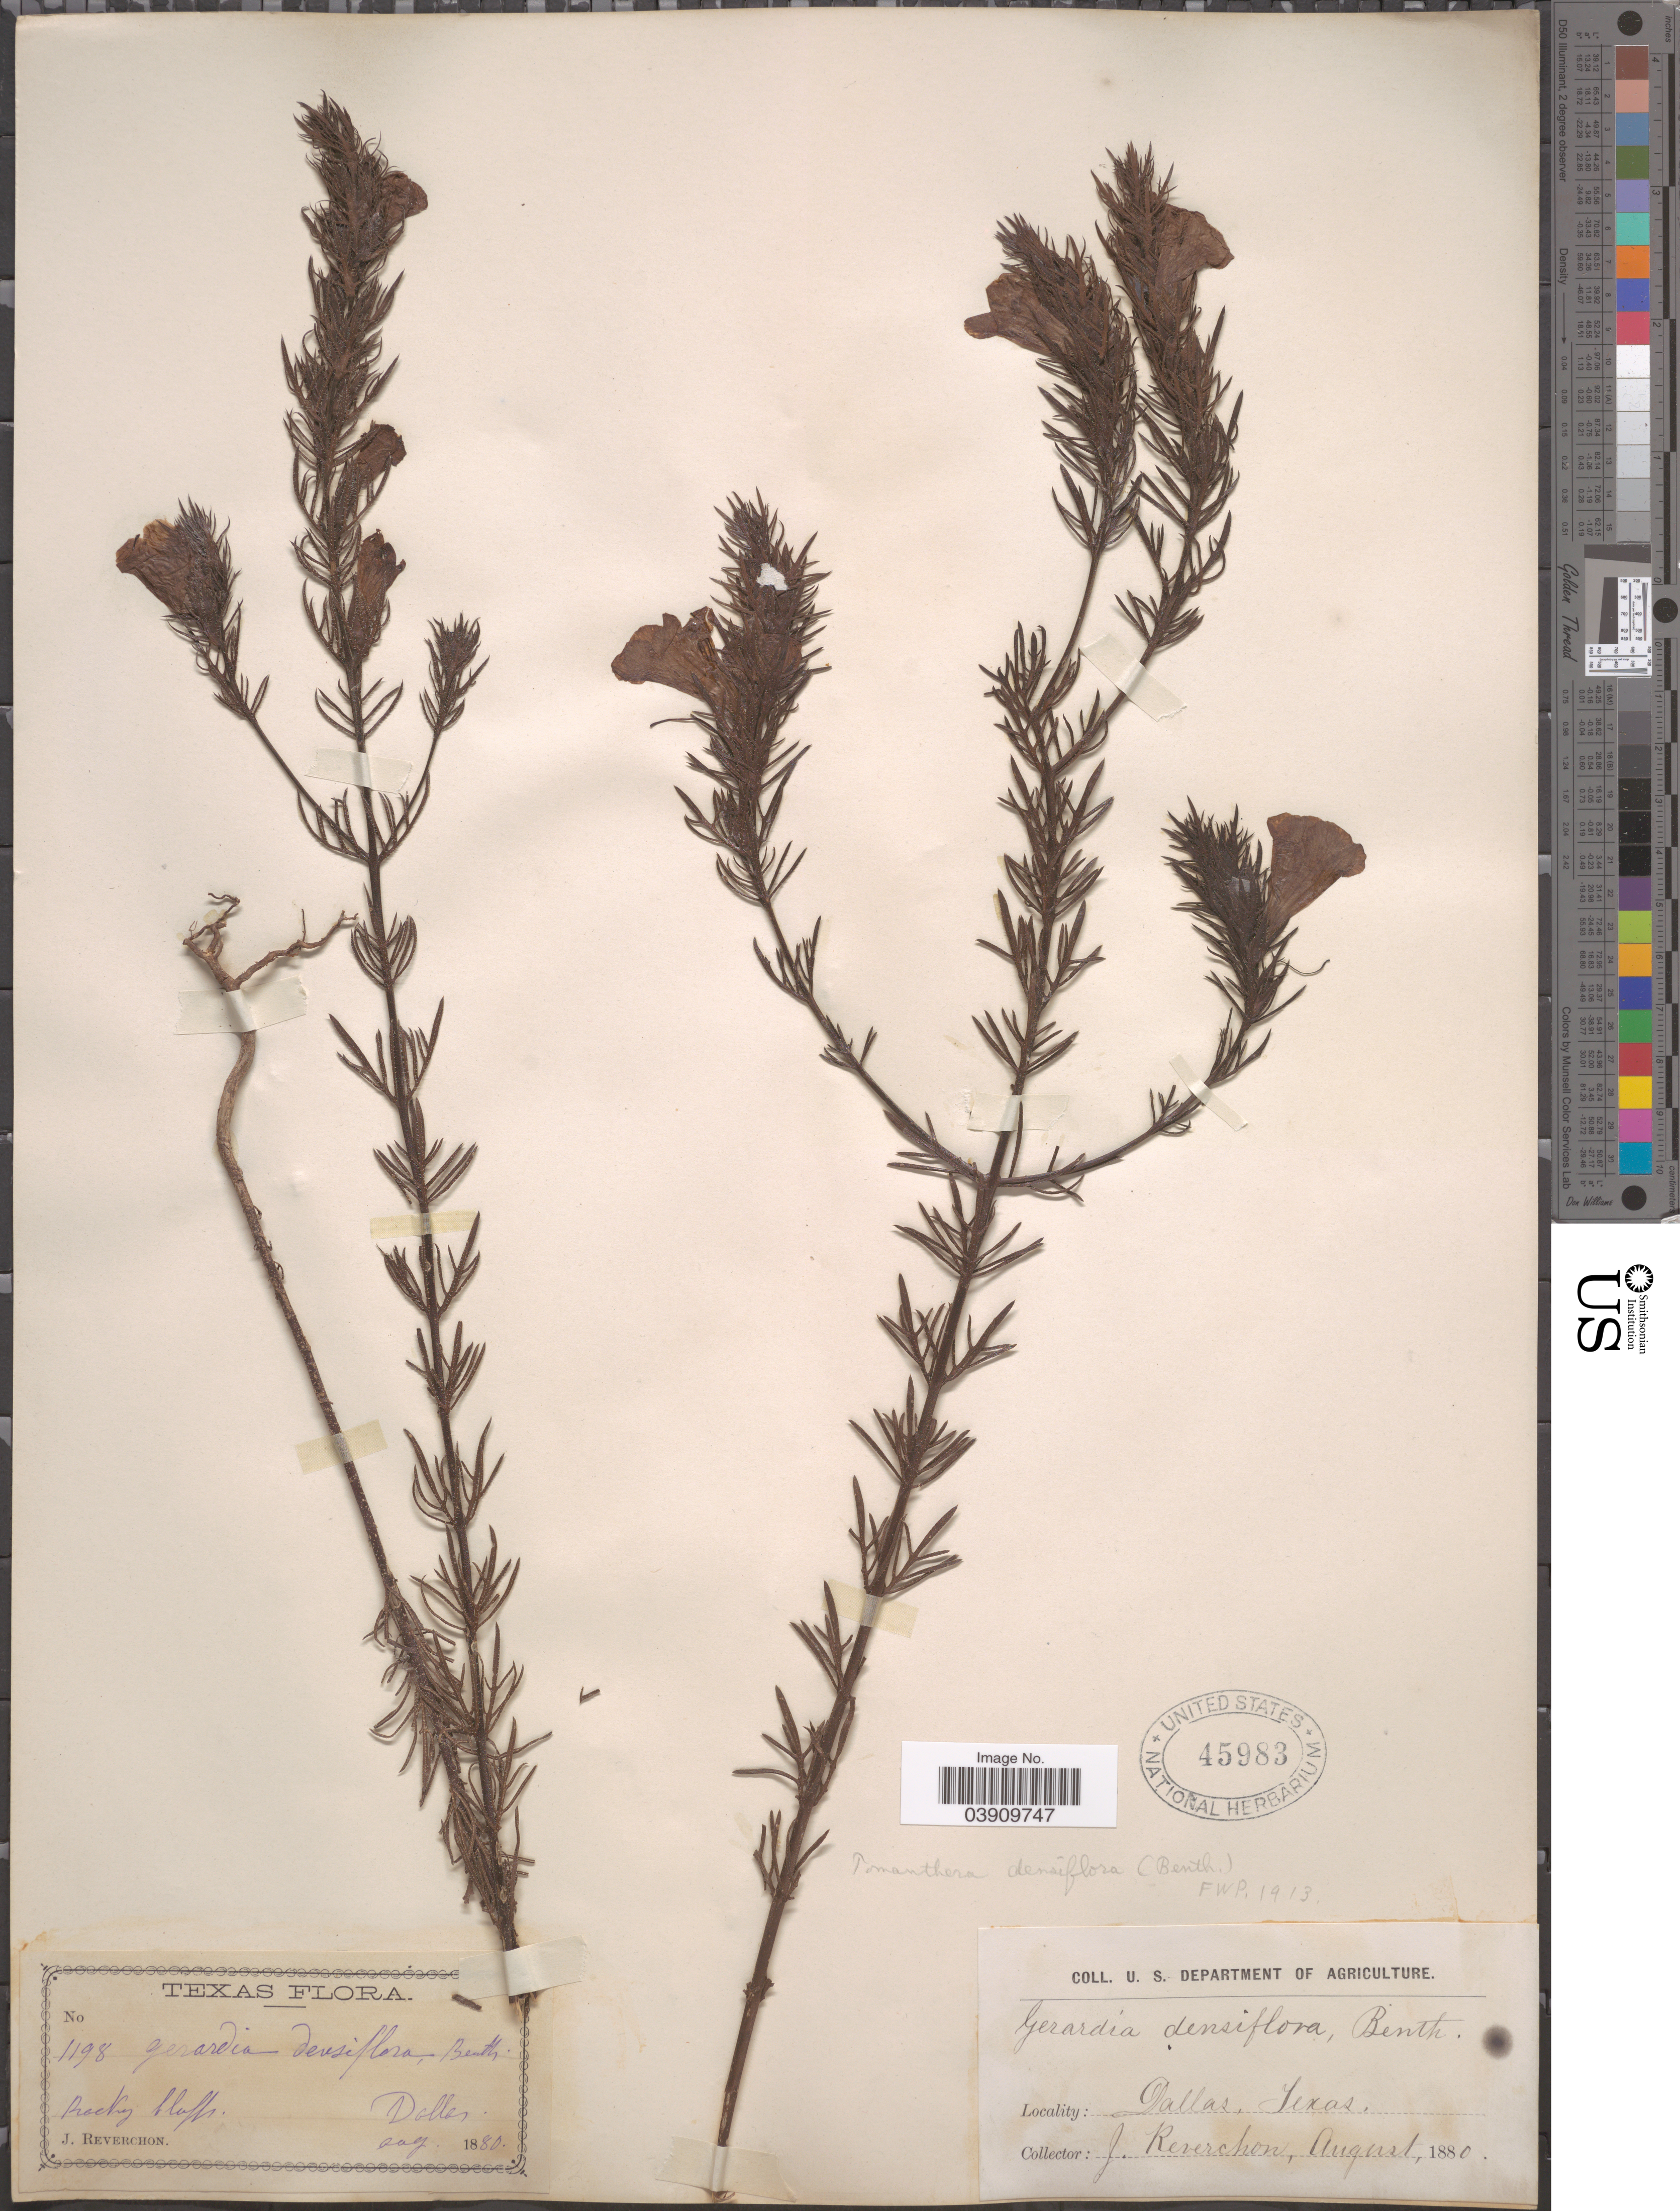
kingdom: Plantae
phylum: Tracheophyta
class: Magnoliopsida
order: Lamiales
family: Orobanchaceae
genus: Tomanthera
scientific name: Tomanthera densiflora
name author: (Benth.) Pennell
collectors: J. Reverchon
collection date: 1880-08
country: United States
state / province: Texas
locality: Dallas.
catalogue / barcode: US 45983